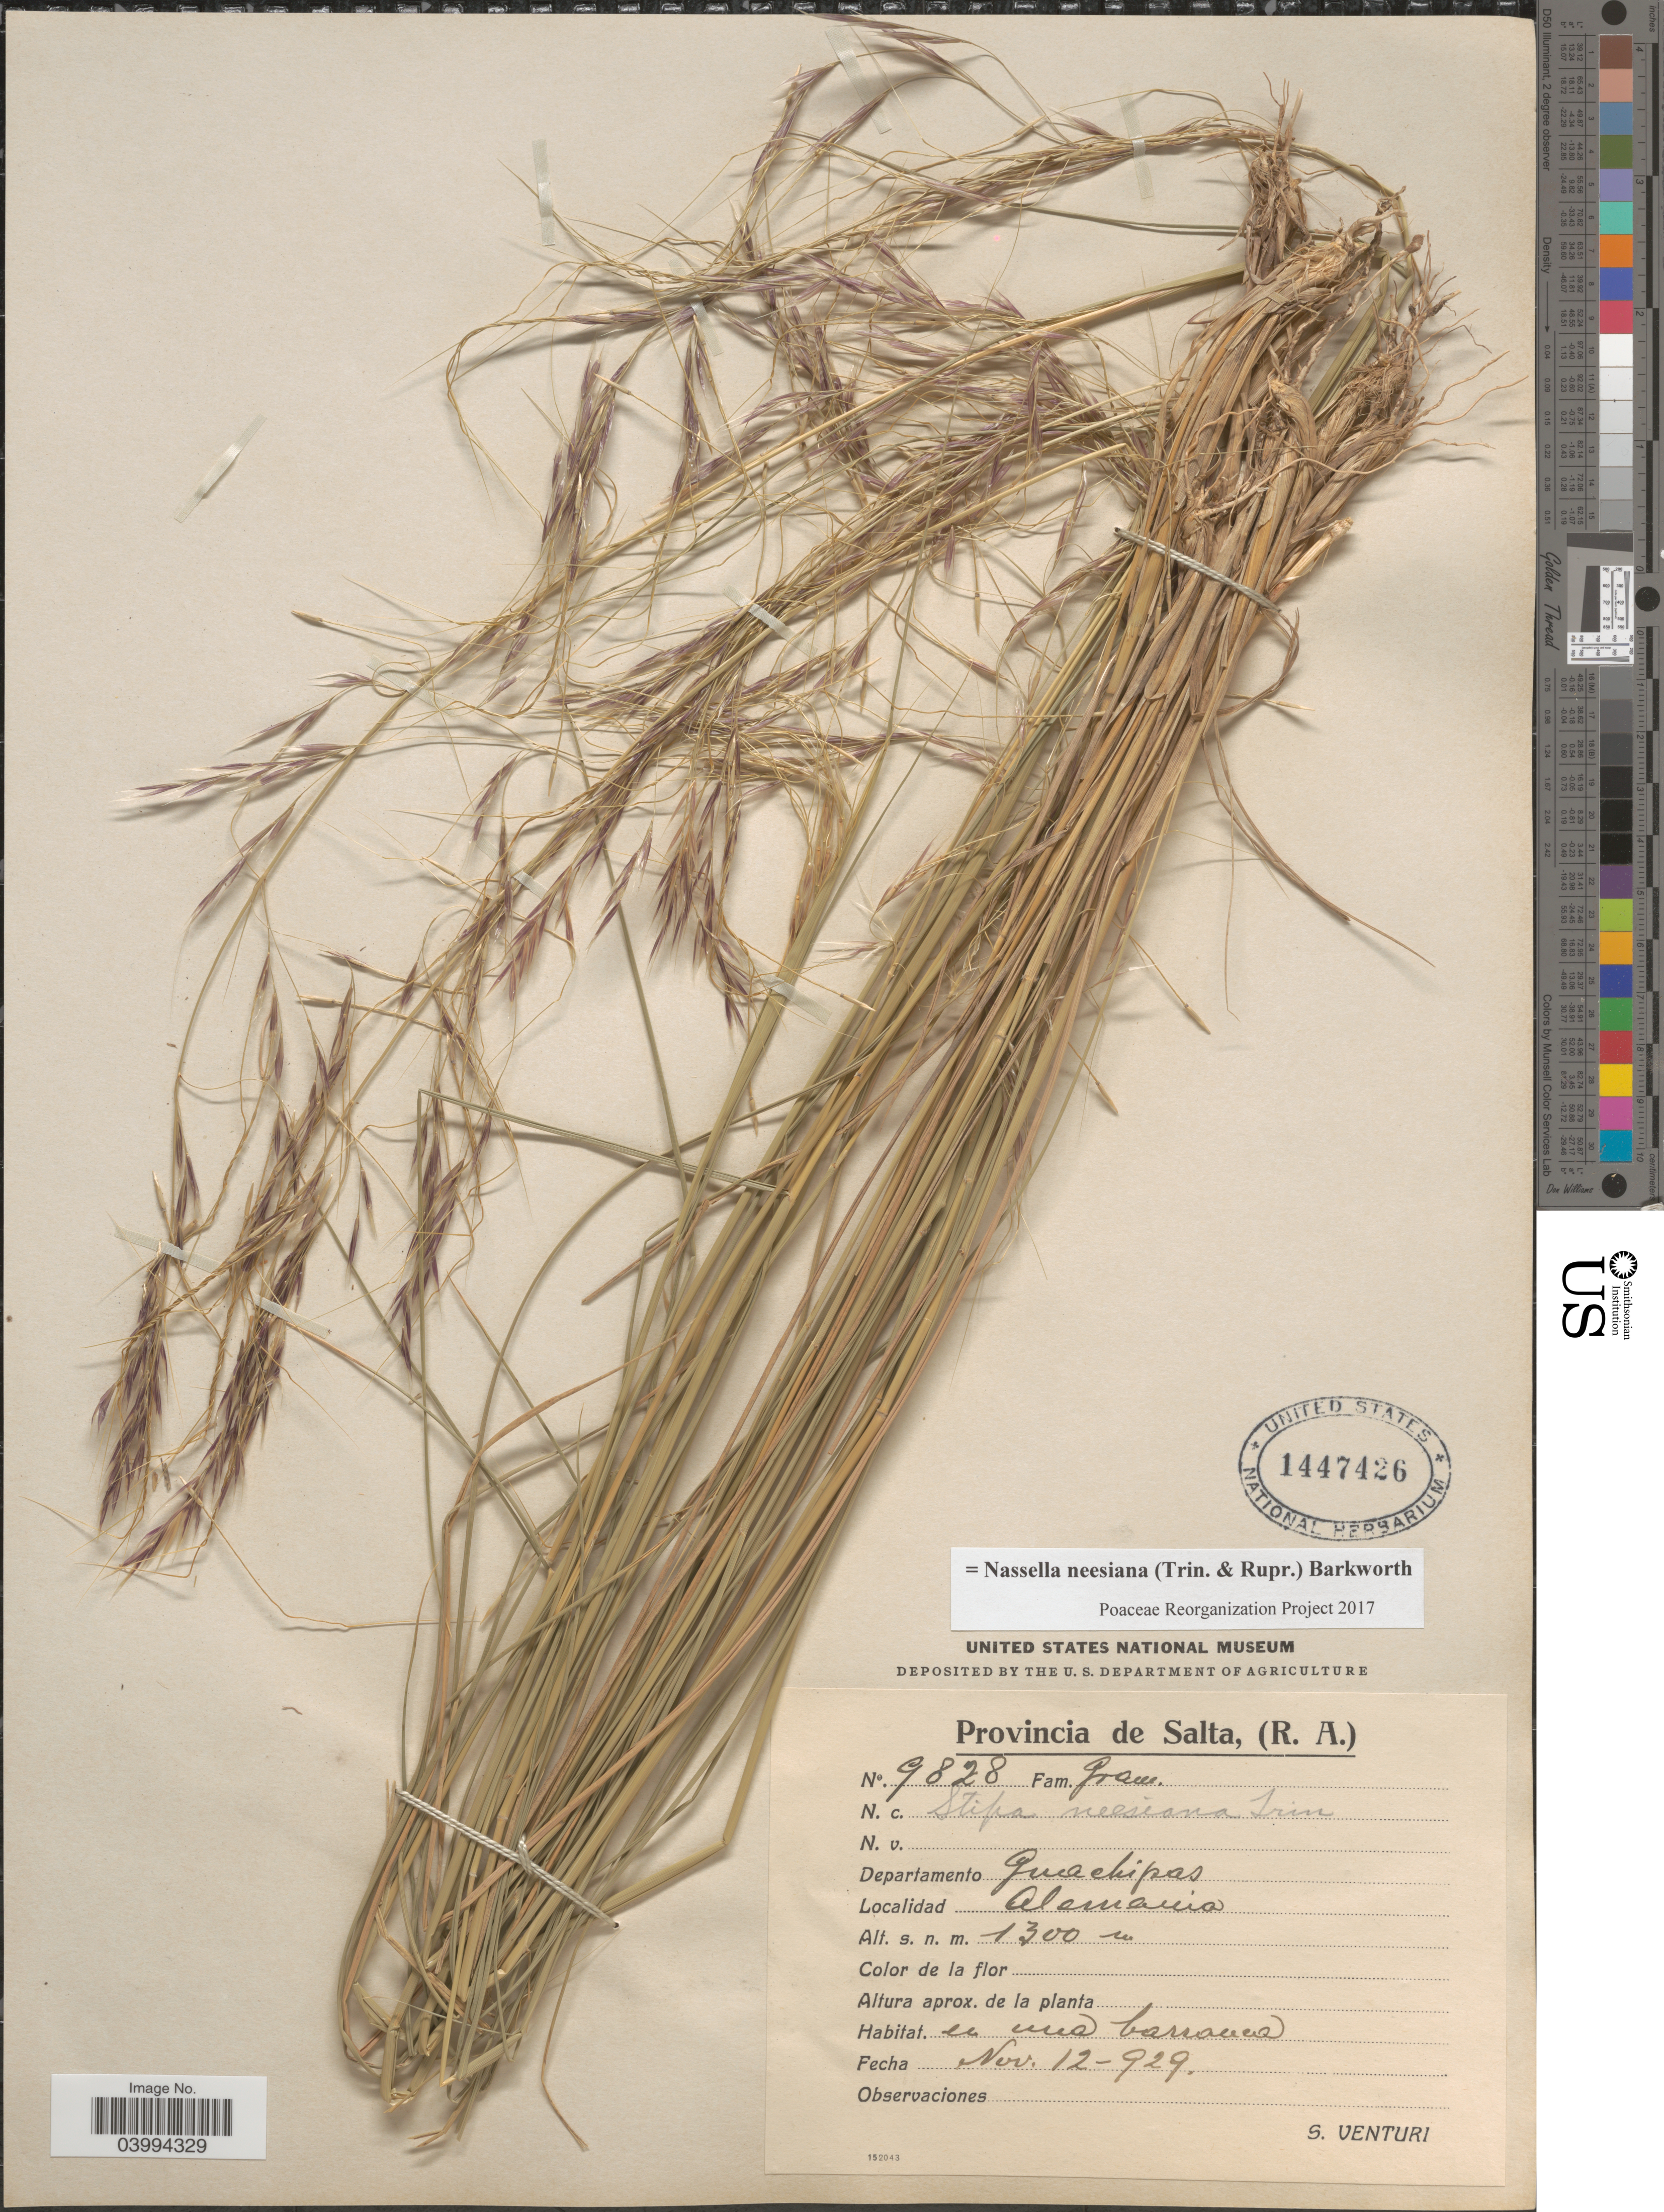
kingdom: Plantae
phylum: Tracheophyta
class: Liliopsida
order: Poales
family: Poaceae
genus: Nassella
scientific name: Nassella neesiana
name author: (Trin. & Rupr.) Barkworth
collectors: S. Venturi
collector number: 9828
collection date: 1929-11-12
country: Argentina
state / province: Salta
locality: Departamento Guachipas. Alemania.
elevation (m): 1300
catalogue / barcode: US 1447426